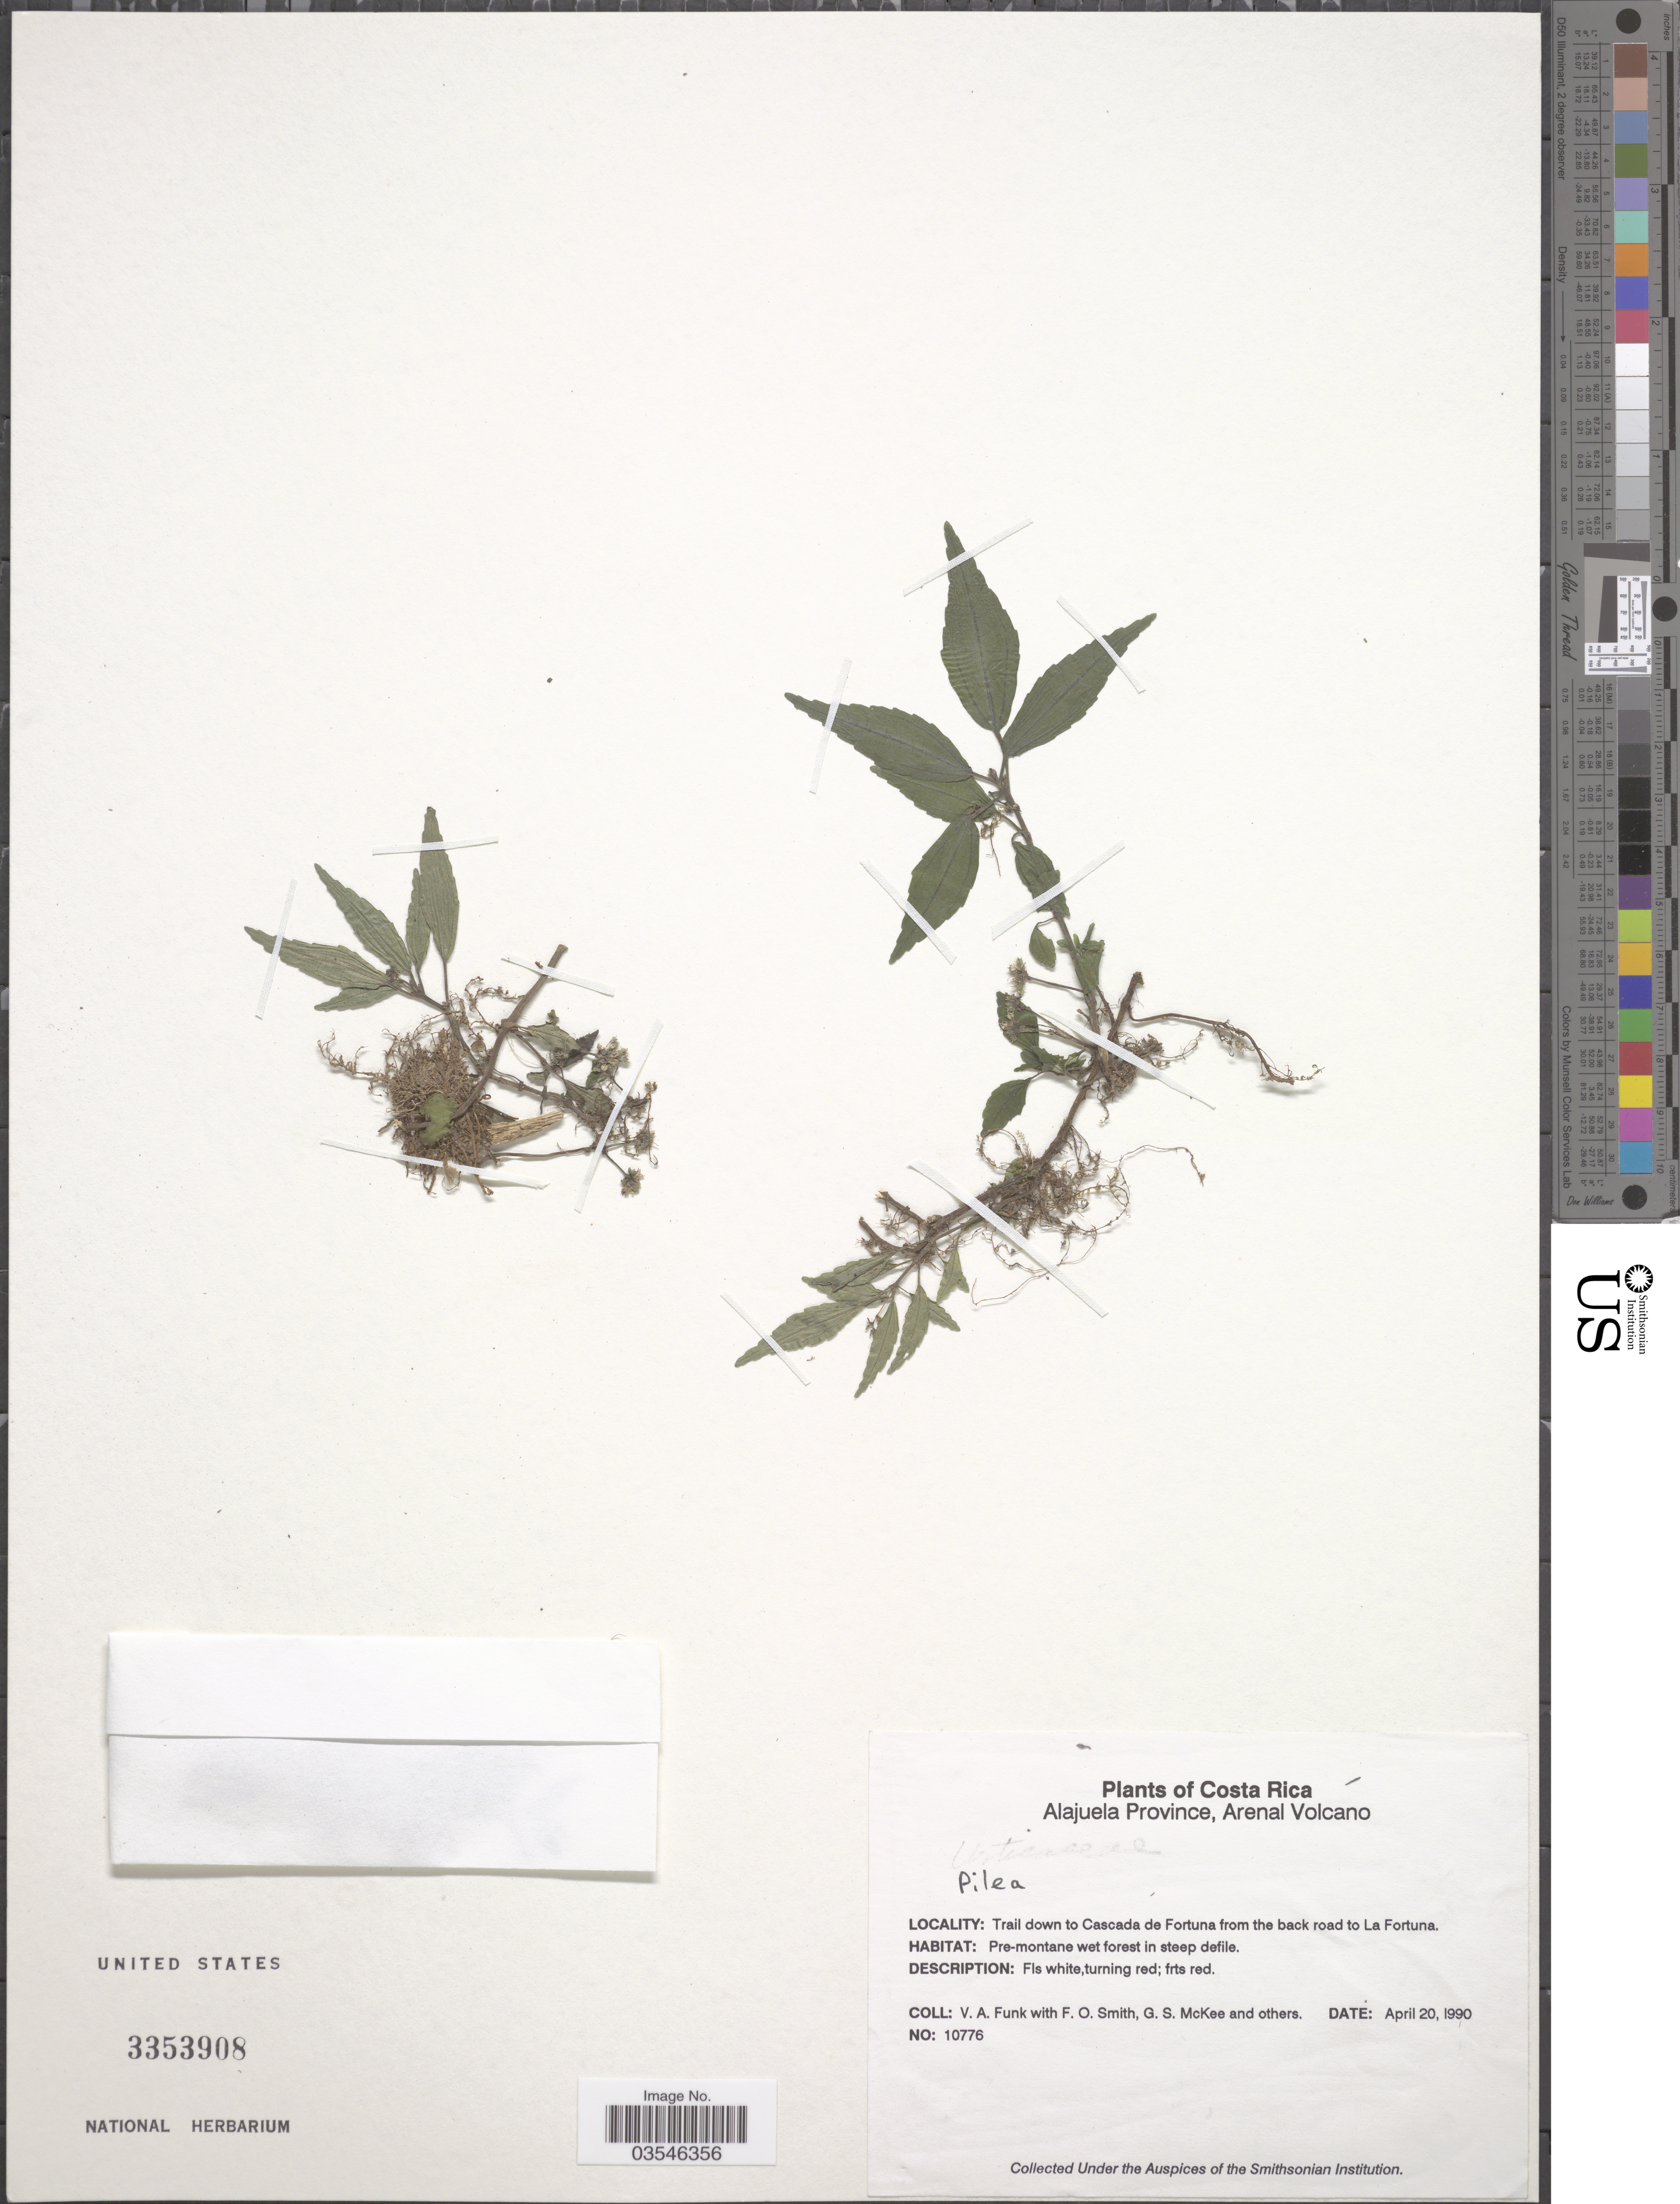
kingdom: Plantae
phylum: Tracheophyta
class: Magnoliopsida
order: Rosales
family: Urticaceae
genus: Pilea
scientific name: Pilea sp.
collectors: V. Funk, F. Smith, G. S. McKee & et al.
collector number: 10776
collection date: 1990-04-20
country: Costa Rica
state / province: Alajuela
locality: Alajuela Province, Arenal Volcano. Trail down to Cascada de Fortuna from the back road to La Fortuna.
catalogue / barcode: US 3353908